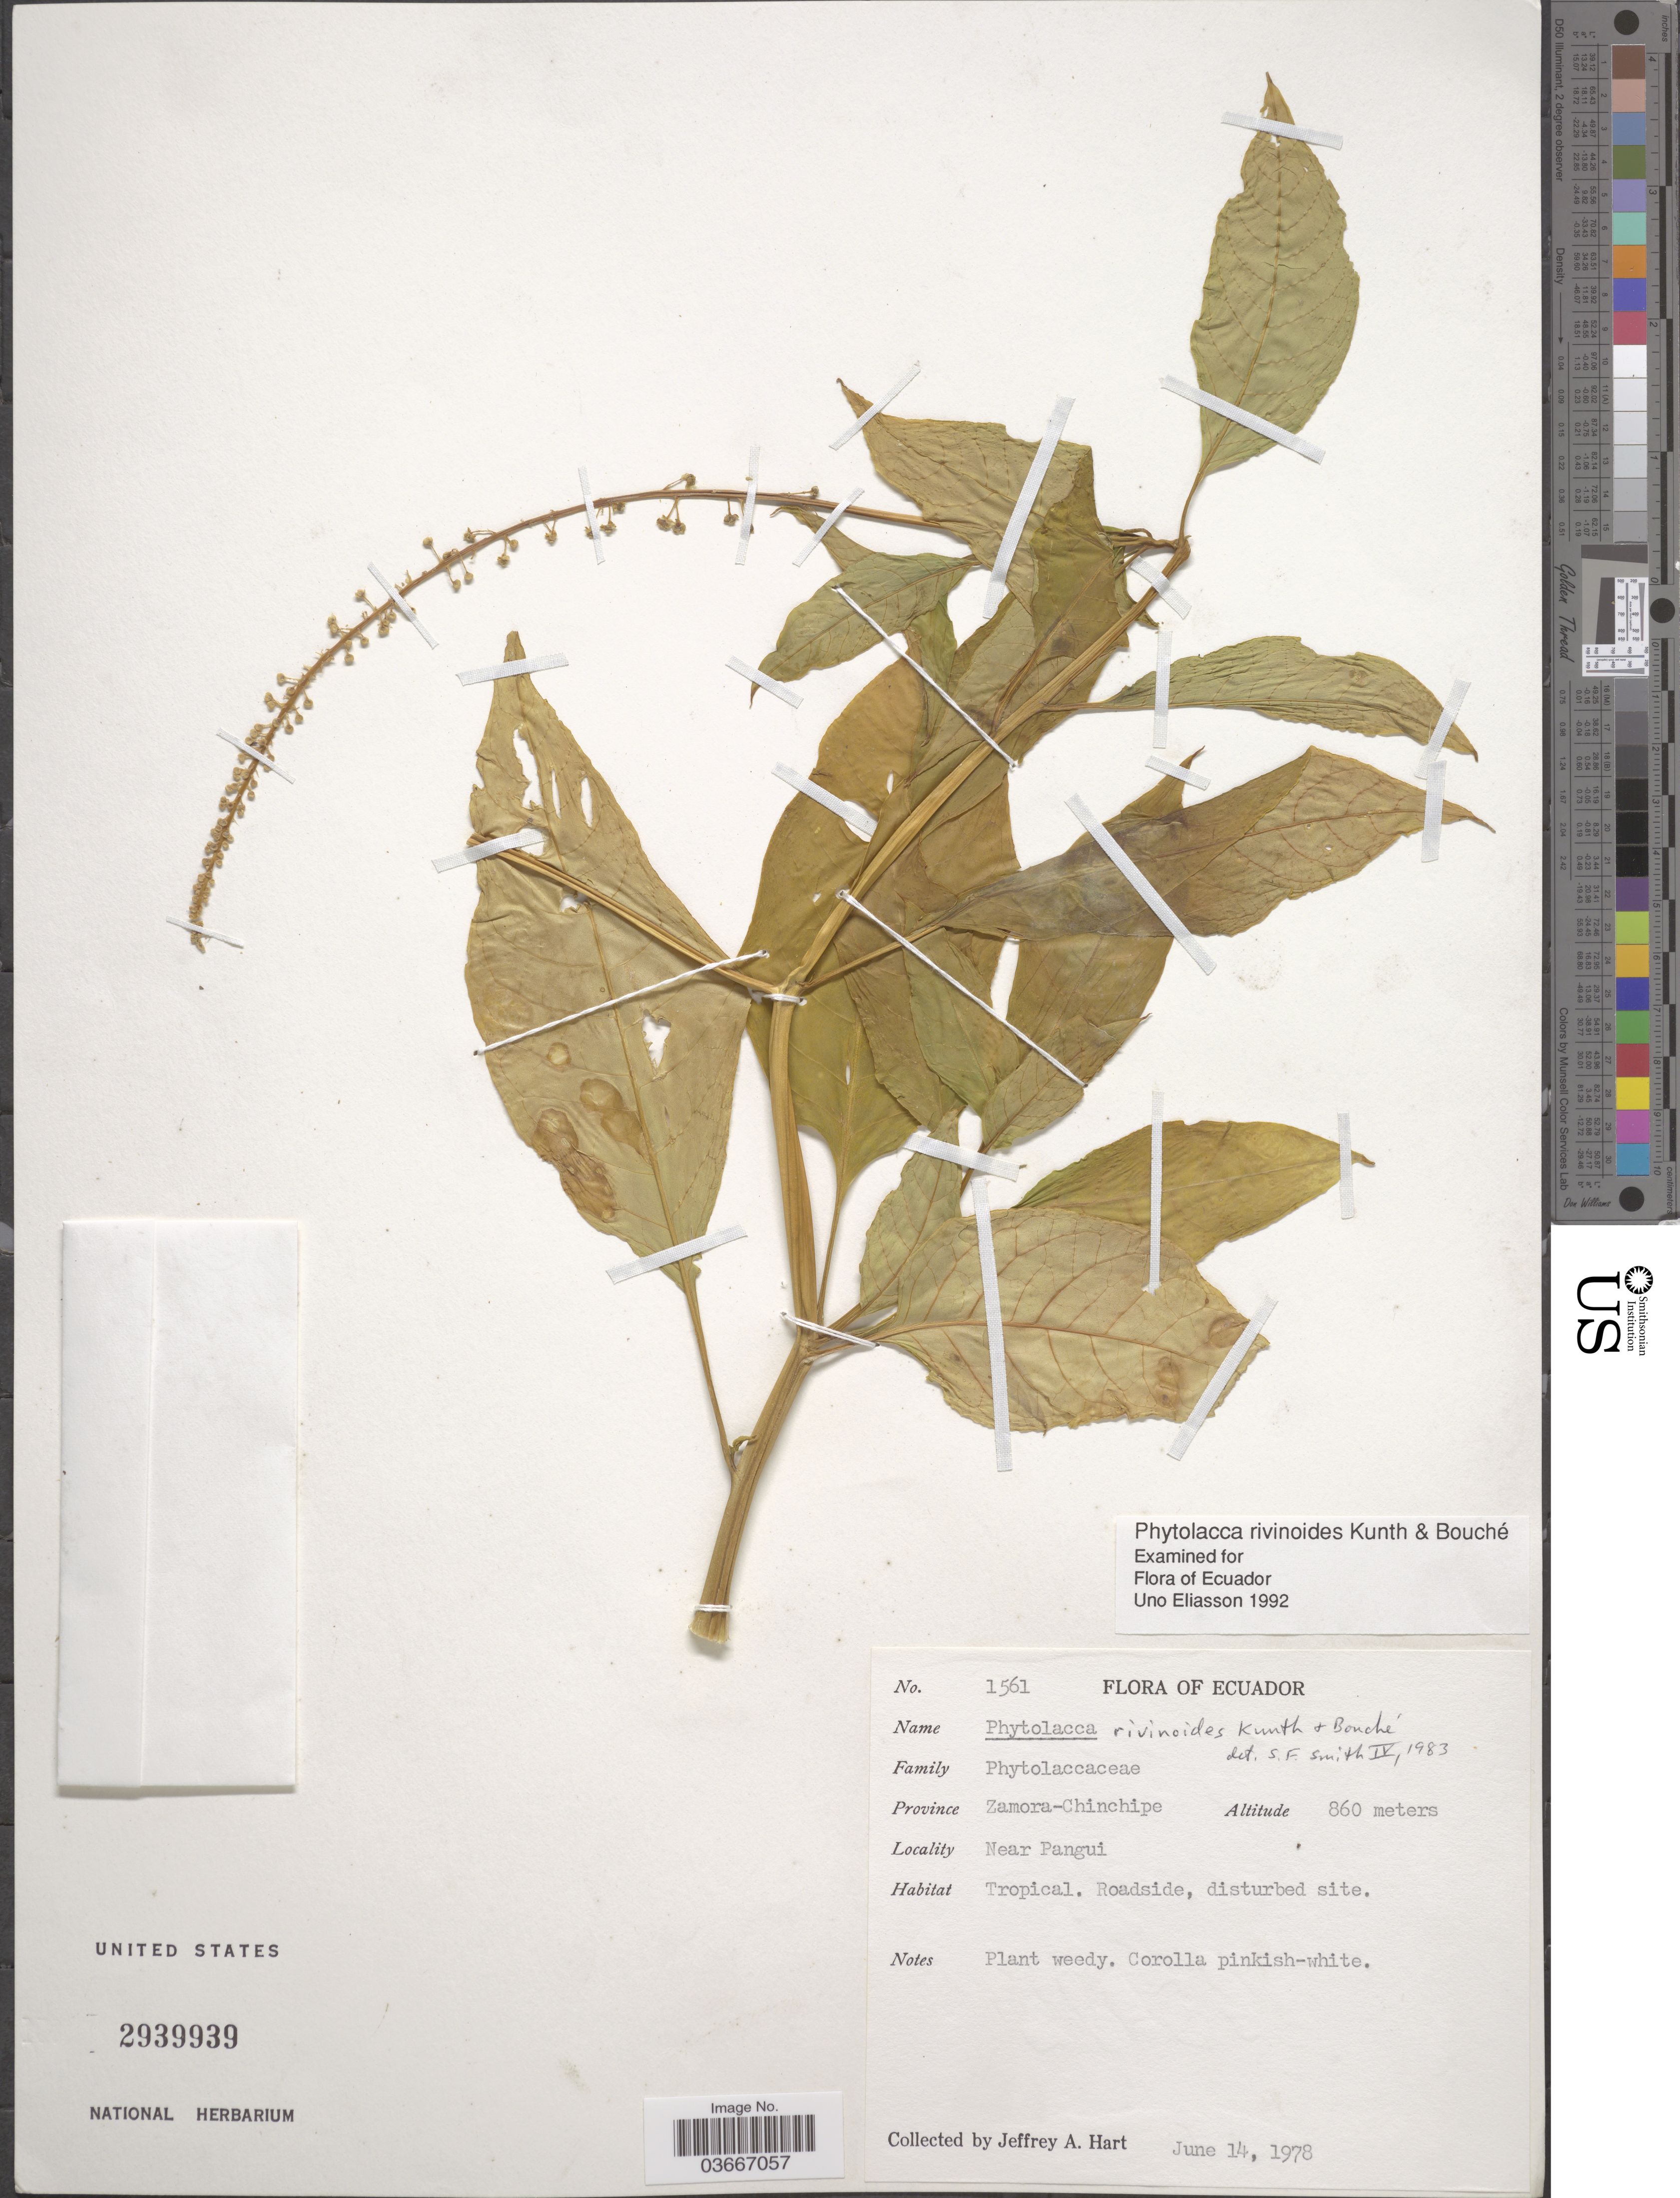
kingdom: Plantae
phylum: Tracheophyta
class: Magnoliopsida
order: Caryophyllales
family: Phytolaccaceae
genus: Phytolacca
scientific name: Phytolacca rivinoides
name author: Kunth & C.D. Bouché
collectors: J. A. Hart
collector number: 1561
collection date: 1978-06-14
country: Ecuador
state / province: Zamora-Chinchipe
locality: Near Pangui.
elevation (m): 860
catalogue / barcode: US 2939939